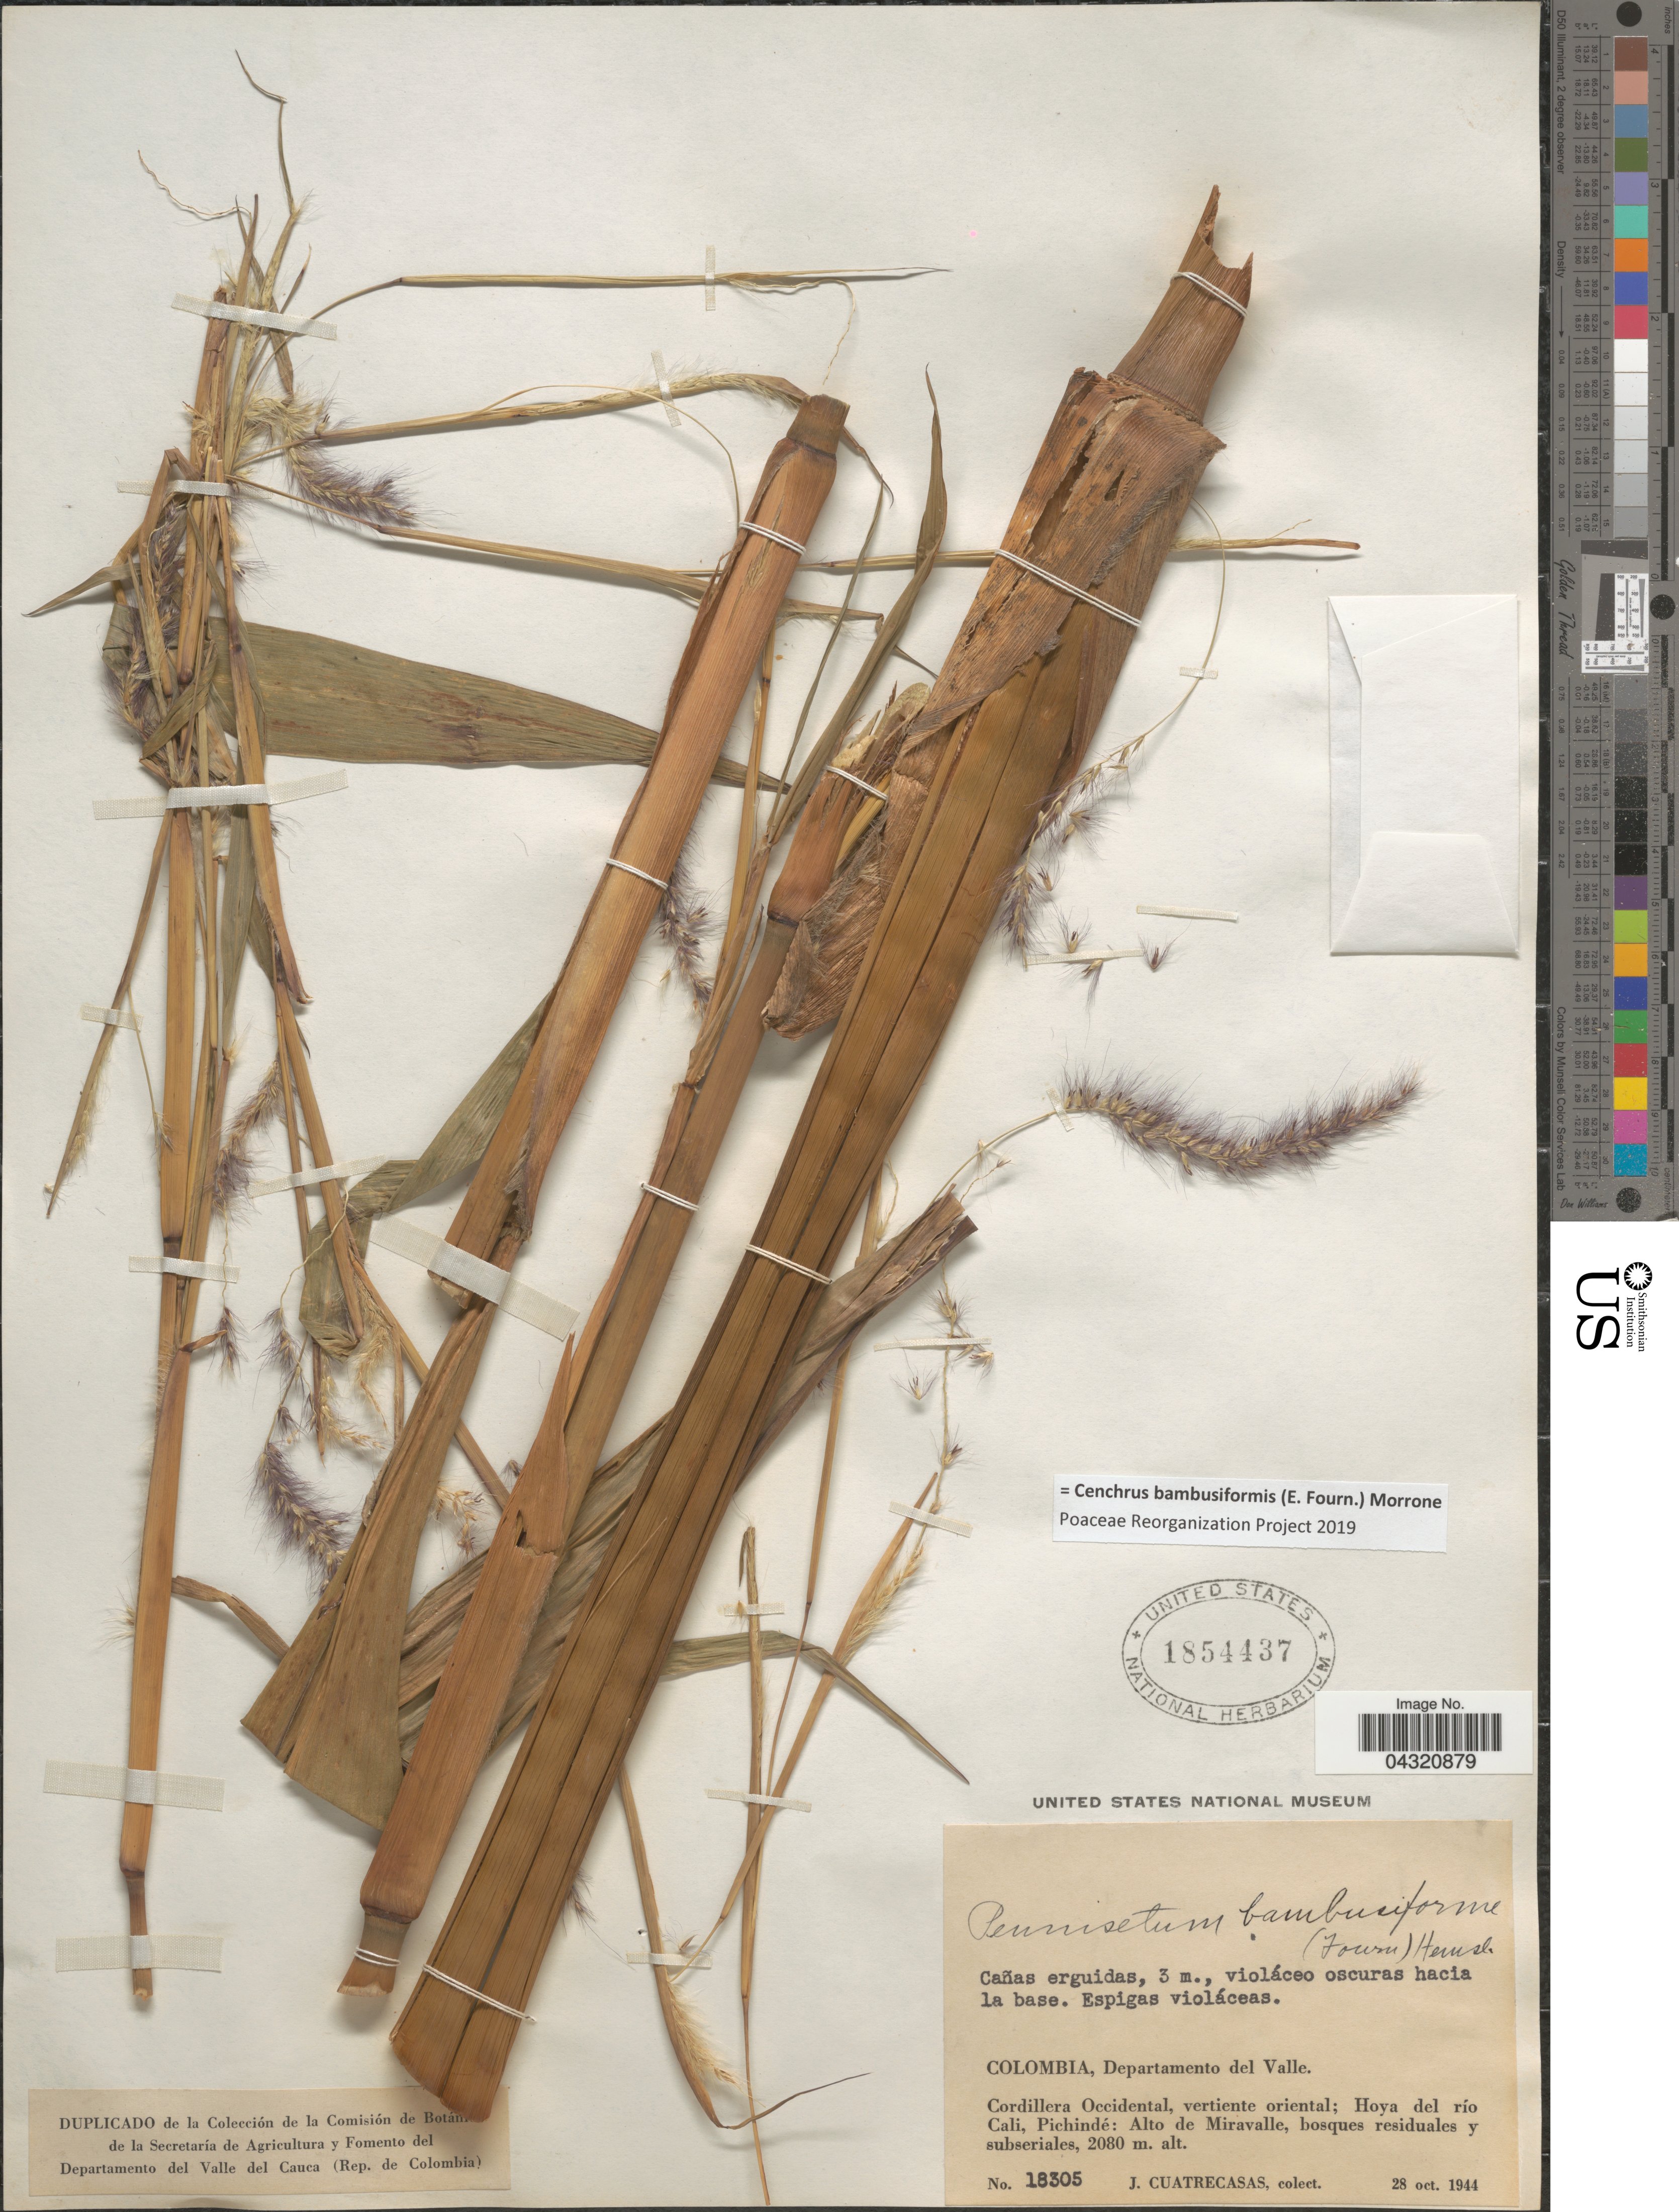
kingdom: Plantae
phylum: Tracheophyta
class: Liliopsida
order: Poales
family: Poaceae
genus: Cenchrus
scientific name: Cenchrus bambusiformis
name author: (E. Fourn.) Morrone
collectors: J. Cuatrecasas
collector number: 18305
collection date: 1944-10-28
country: Colombia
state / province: Valle del Cauca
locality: Departamento del Valle. Cordillera Occidental, vertiente oriental; Hoya del río Cali, Pichindé: Alto de Miravalle, bosques residuales y subseriales.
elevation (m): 2080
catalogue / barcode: US 1854437